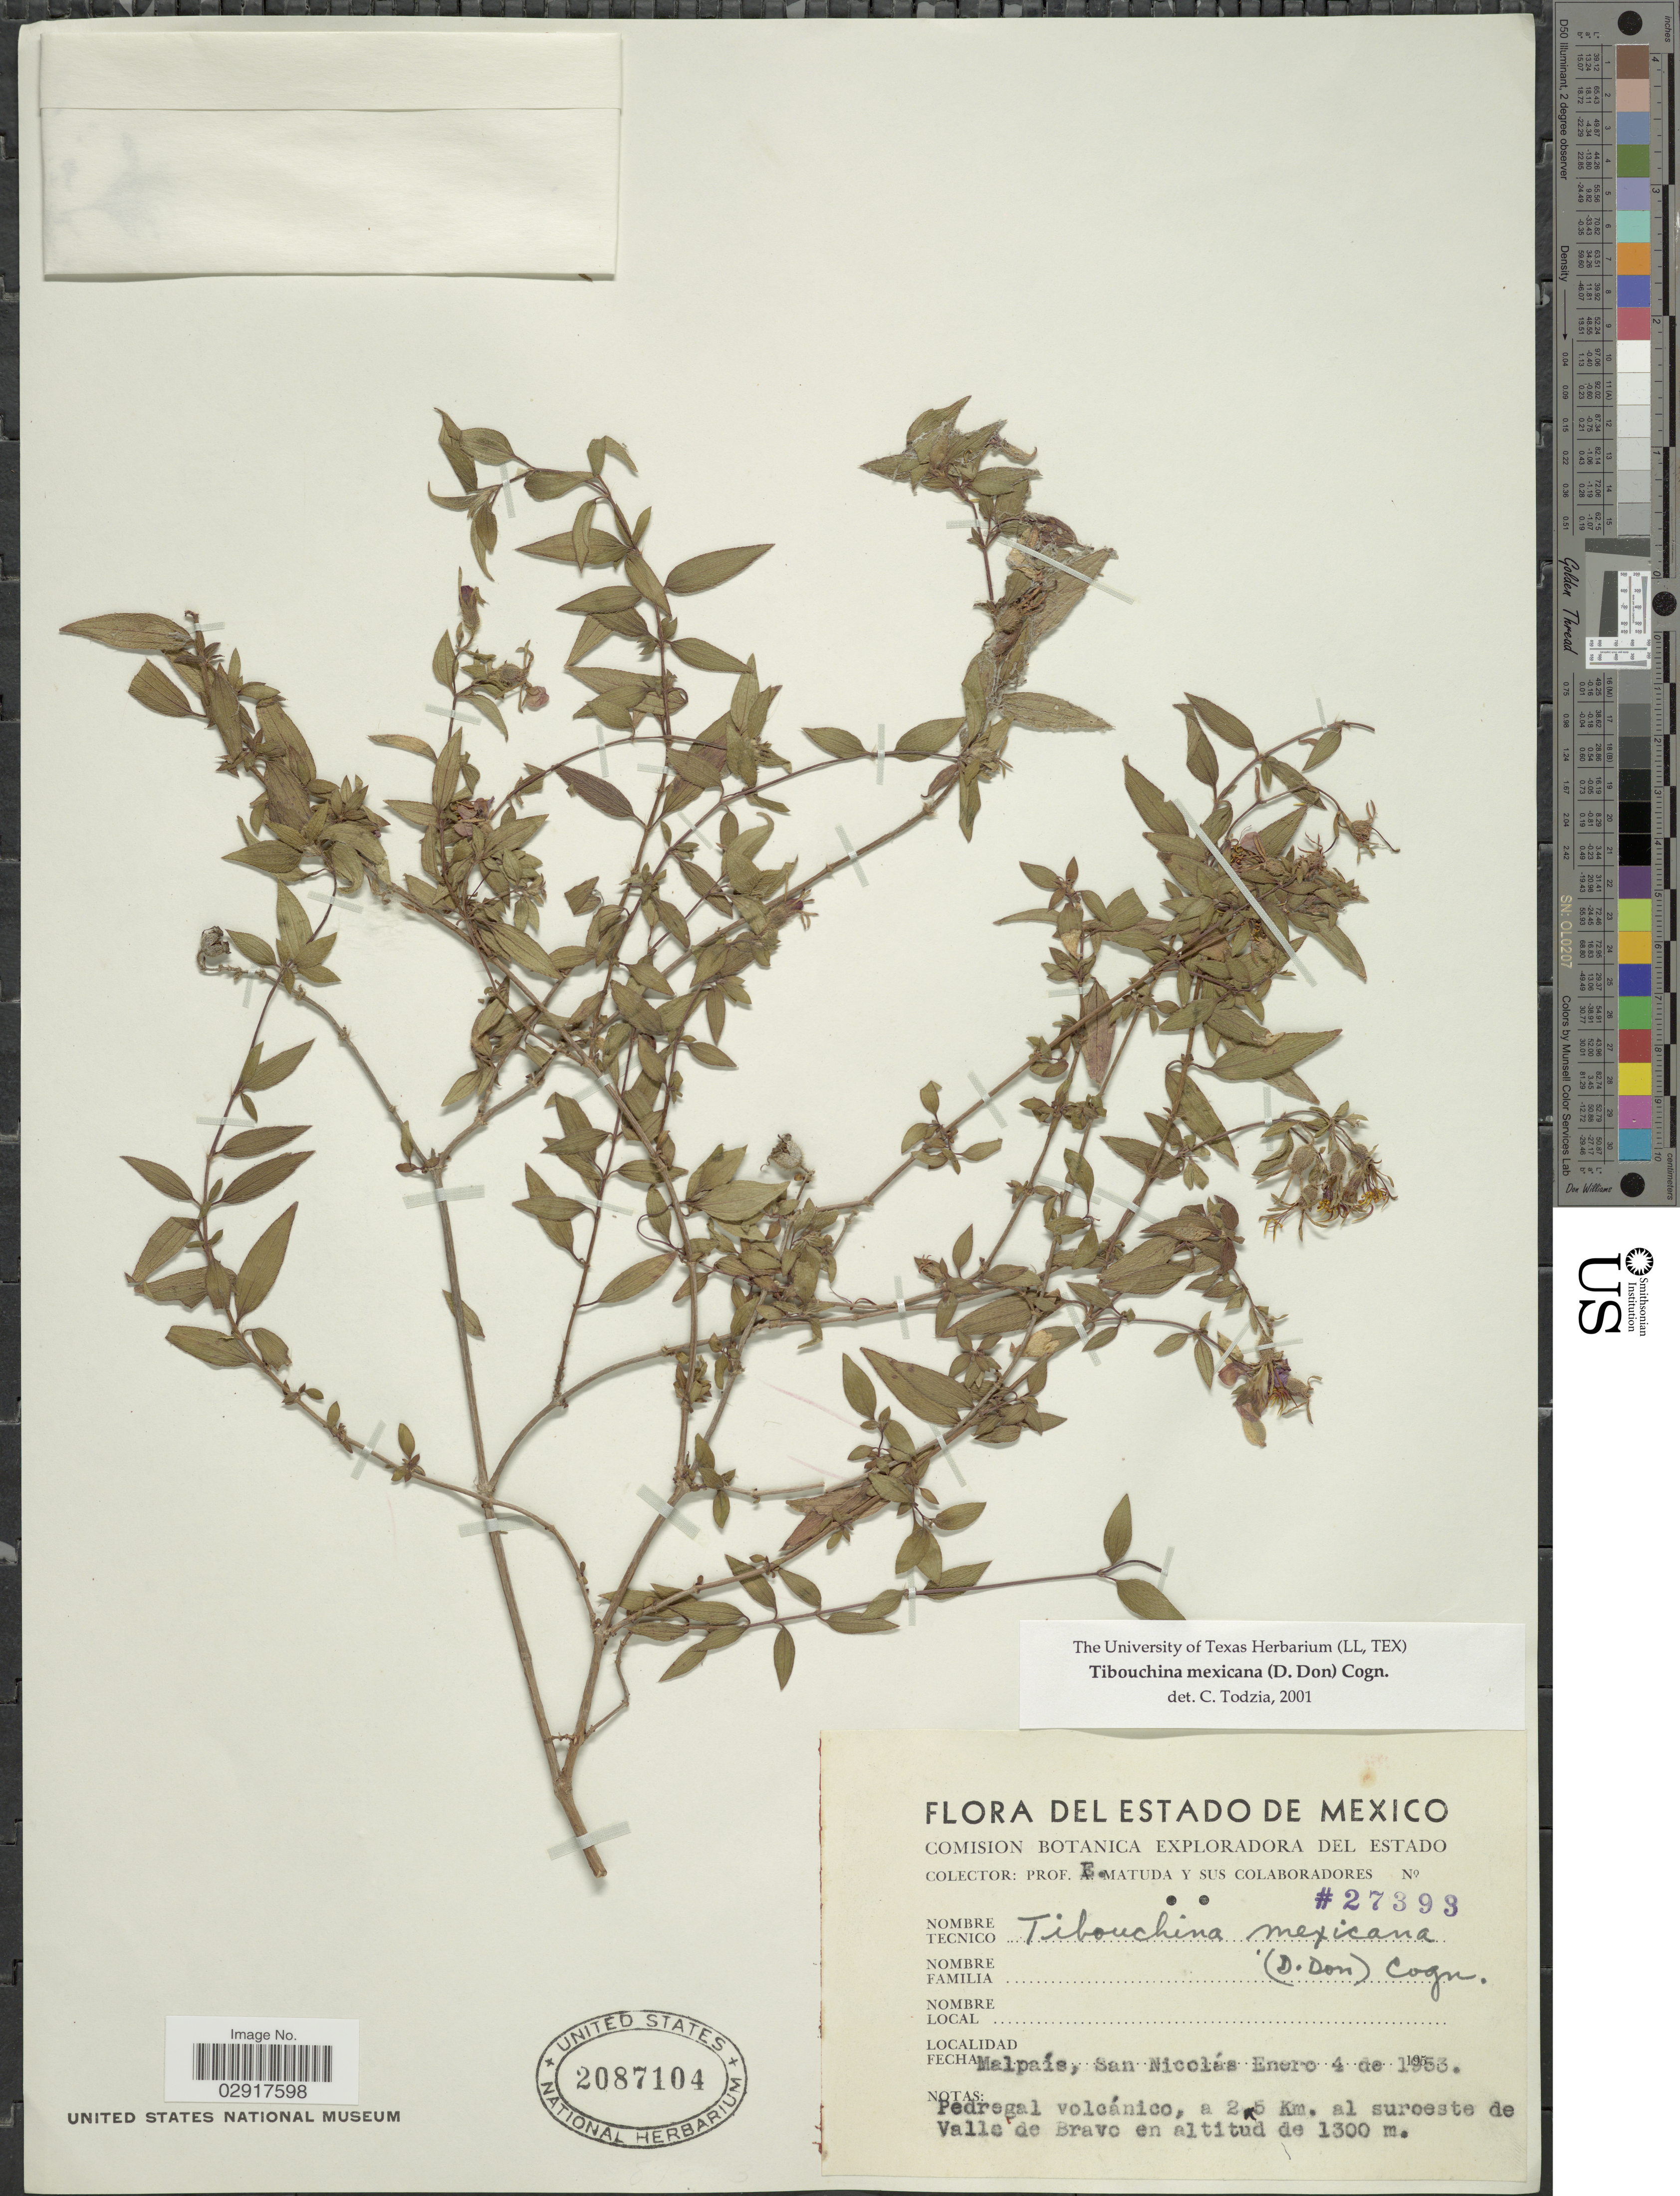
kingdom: Plantae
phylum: Tracheophyta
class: Magnoliopsida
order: Myrtales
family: Melastomataceae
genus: Chaetogastra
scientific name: Chaetogastra tortuosa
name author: (Bonpl.) DC.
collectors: E. Matuda & Sus Colaboradores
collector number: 27393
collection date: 1953-01-04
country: Mexico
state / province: México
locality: Estado de Mexico. Malpaís, San Nicolás. Pedregal volcánico, a 2.5 Km. al suroeste de Valle de Bravo.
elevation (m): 1300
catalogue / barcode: US 2087104